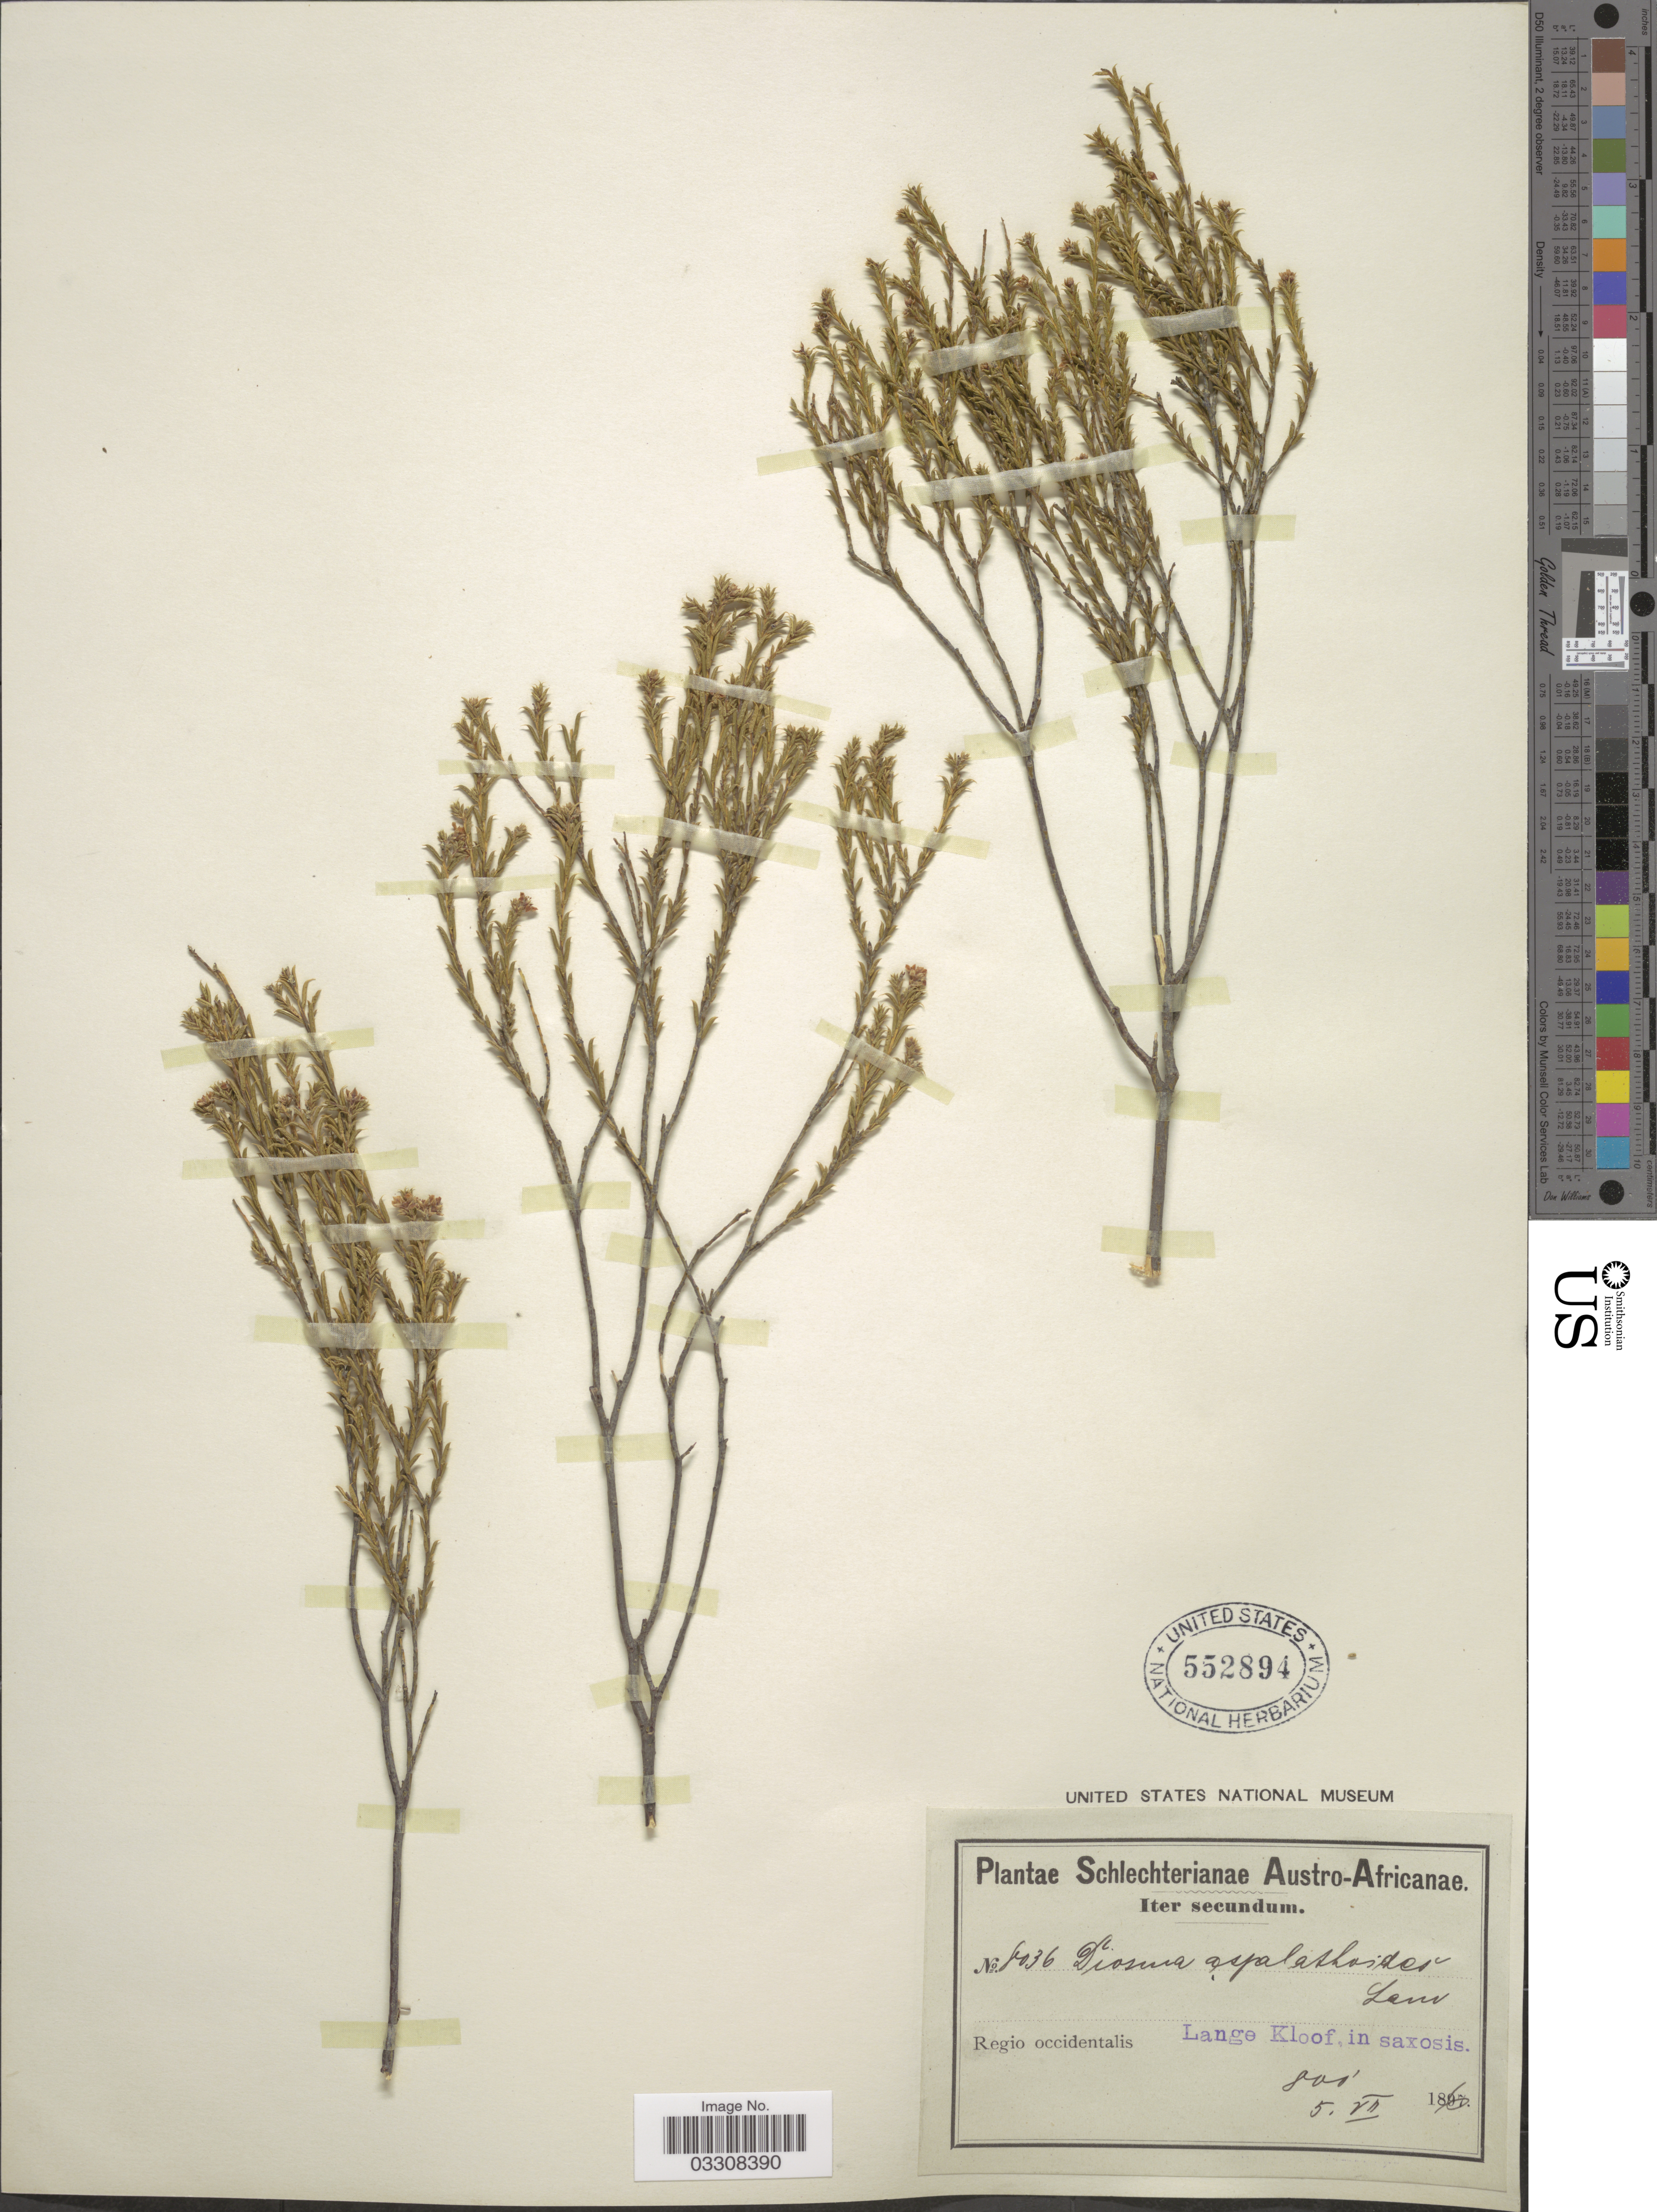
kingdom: Plantae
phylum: Tracheophyta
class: Magnoliopsida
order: Sapindales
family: Rutaceae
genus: Diosma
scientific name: Diosma aspalathoides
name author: Lam.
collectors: Schlechter, --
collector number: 8036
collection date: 1896-07-05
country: South Africa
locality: Austro-Africanane. Regio occidentalis. Lange Kloof, in saxosis.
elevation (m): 244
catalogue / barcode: US 552894